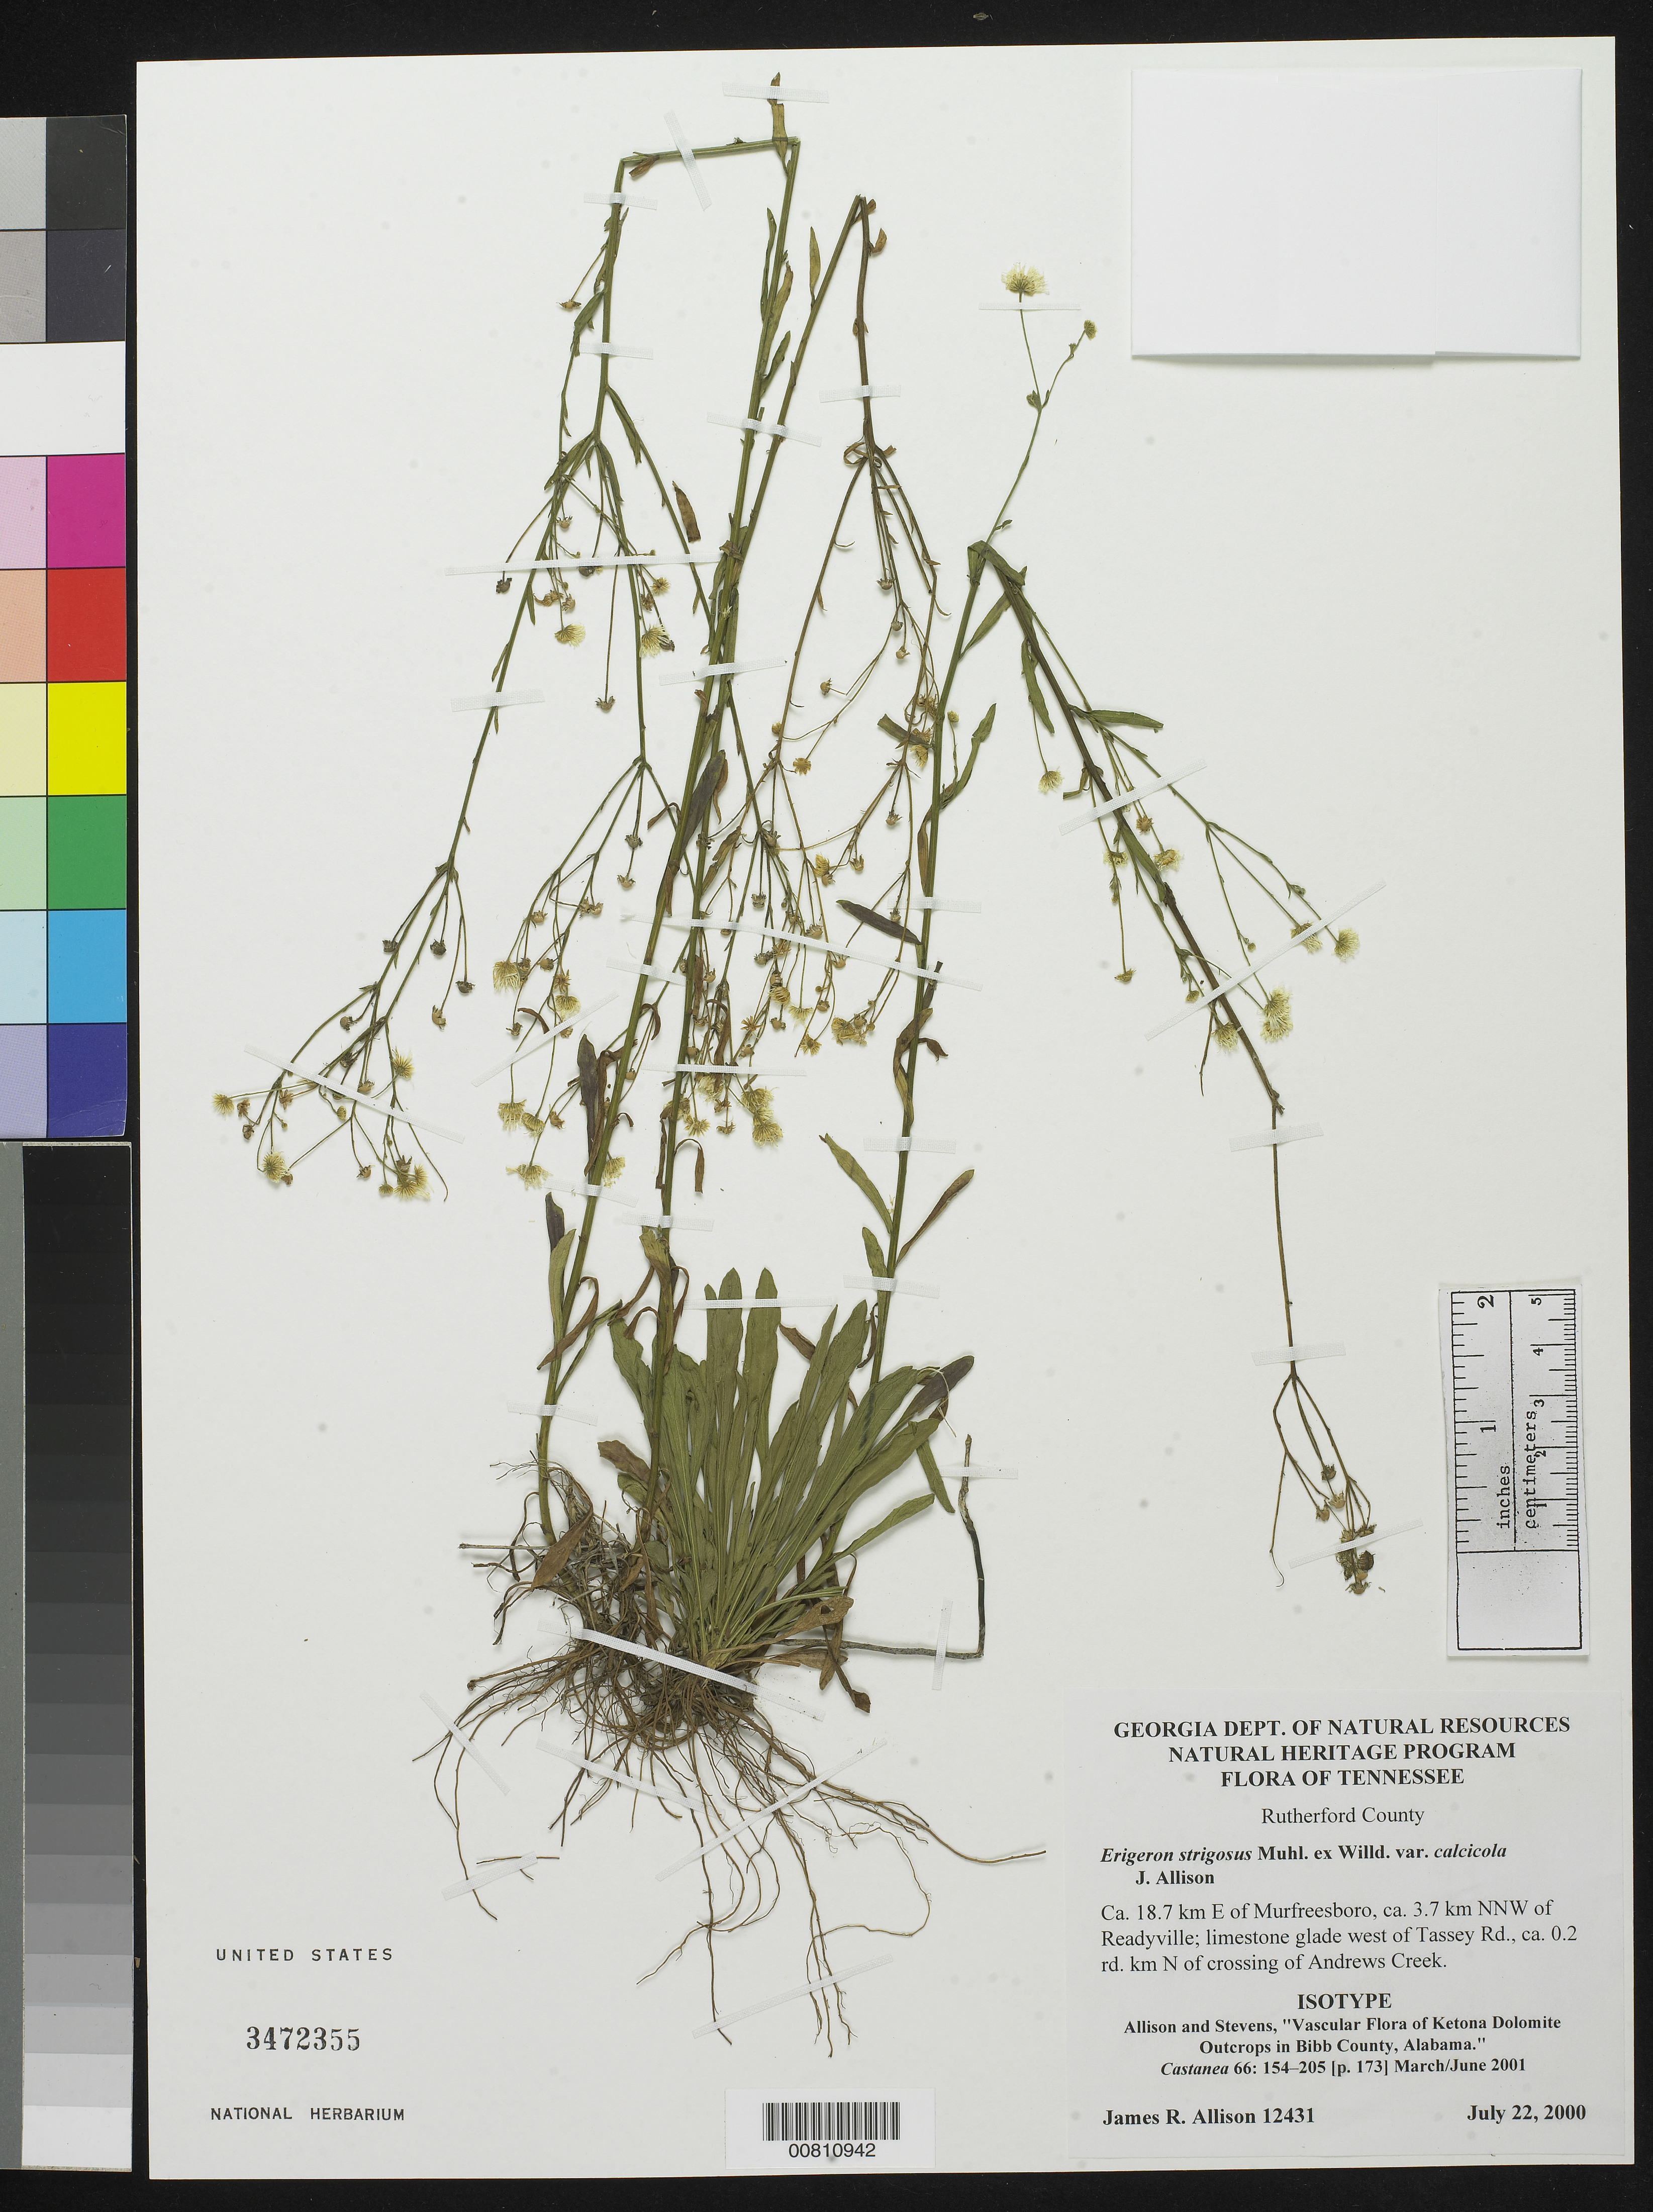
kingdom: Plantae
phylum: Tracheophyta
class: Magnoliopsida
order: Asterales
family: Asteraceae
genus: Erigeron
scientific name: Erigeron strigosus var. calcicola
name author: J.R. Allison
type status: Isotype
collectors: J. R. Allison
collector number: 12431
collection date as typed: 22 Jul 2000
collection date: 2000-07-22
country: United States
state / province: Tennessee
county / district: Rutherford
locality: Ca. 18.7 km E of Murfreesboro, ca. 3.7 km NNW of Readyville; limestone glade west of Tassey Rd., ca. 0.2 rd. km N of crossing of Andrews Creek.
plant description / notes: Holotype at NY.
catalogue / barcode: US 3472355